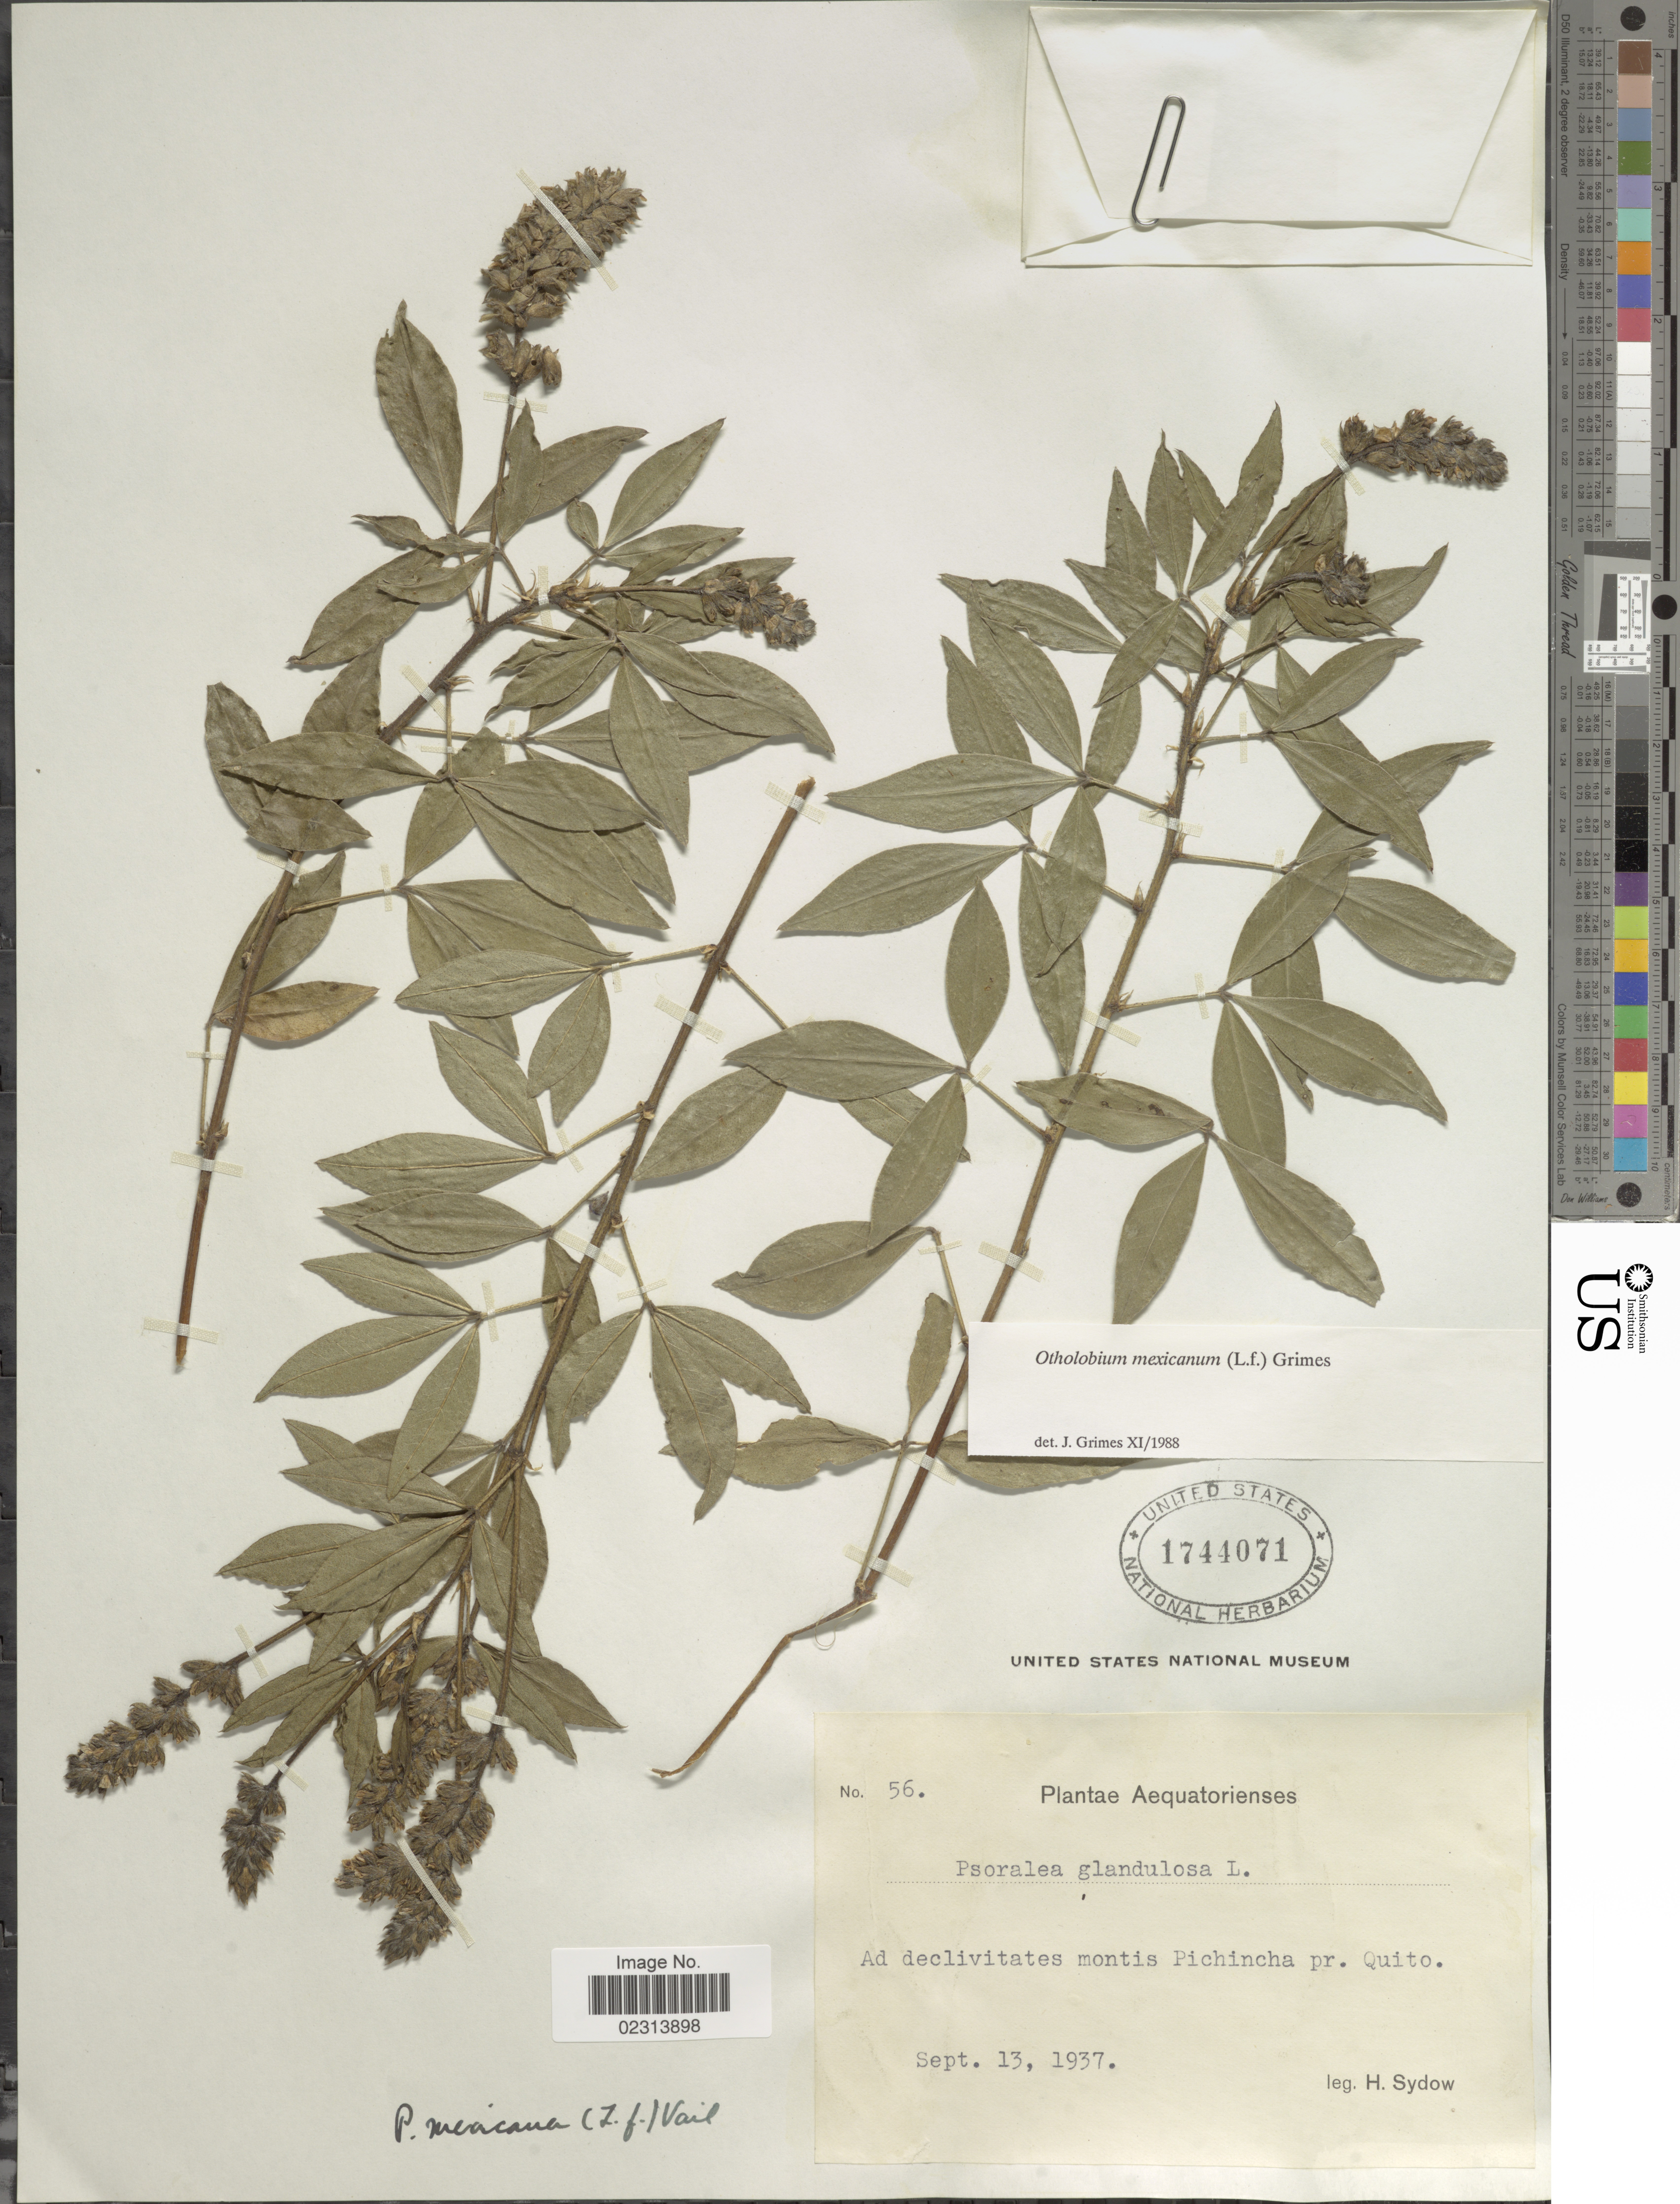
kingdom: Plantae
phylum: Tracheophyta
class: Magnoliopsida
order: Fabales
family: Fabaceae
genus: Otholobium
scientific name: Otholobium mexicanum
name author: (L. f.) J.W. Grimes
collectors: H. Sydow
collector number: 56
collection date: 1937-09-13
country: Ecuador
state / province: Pichincha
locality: Ad declivitates montis Pichincha pr. Quito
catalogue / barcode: US 1744071